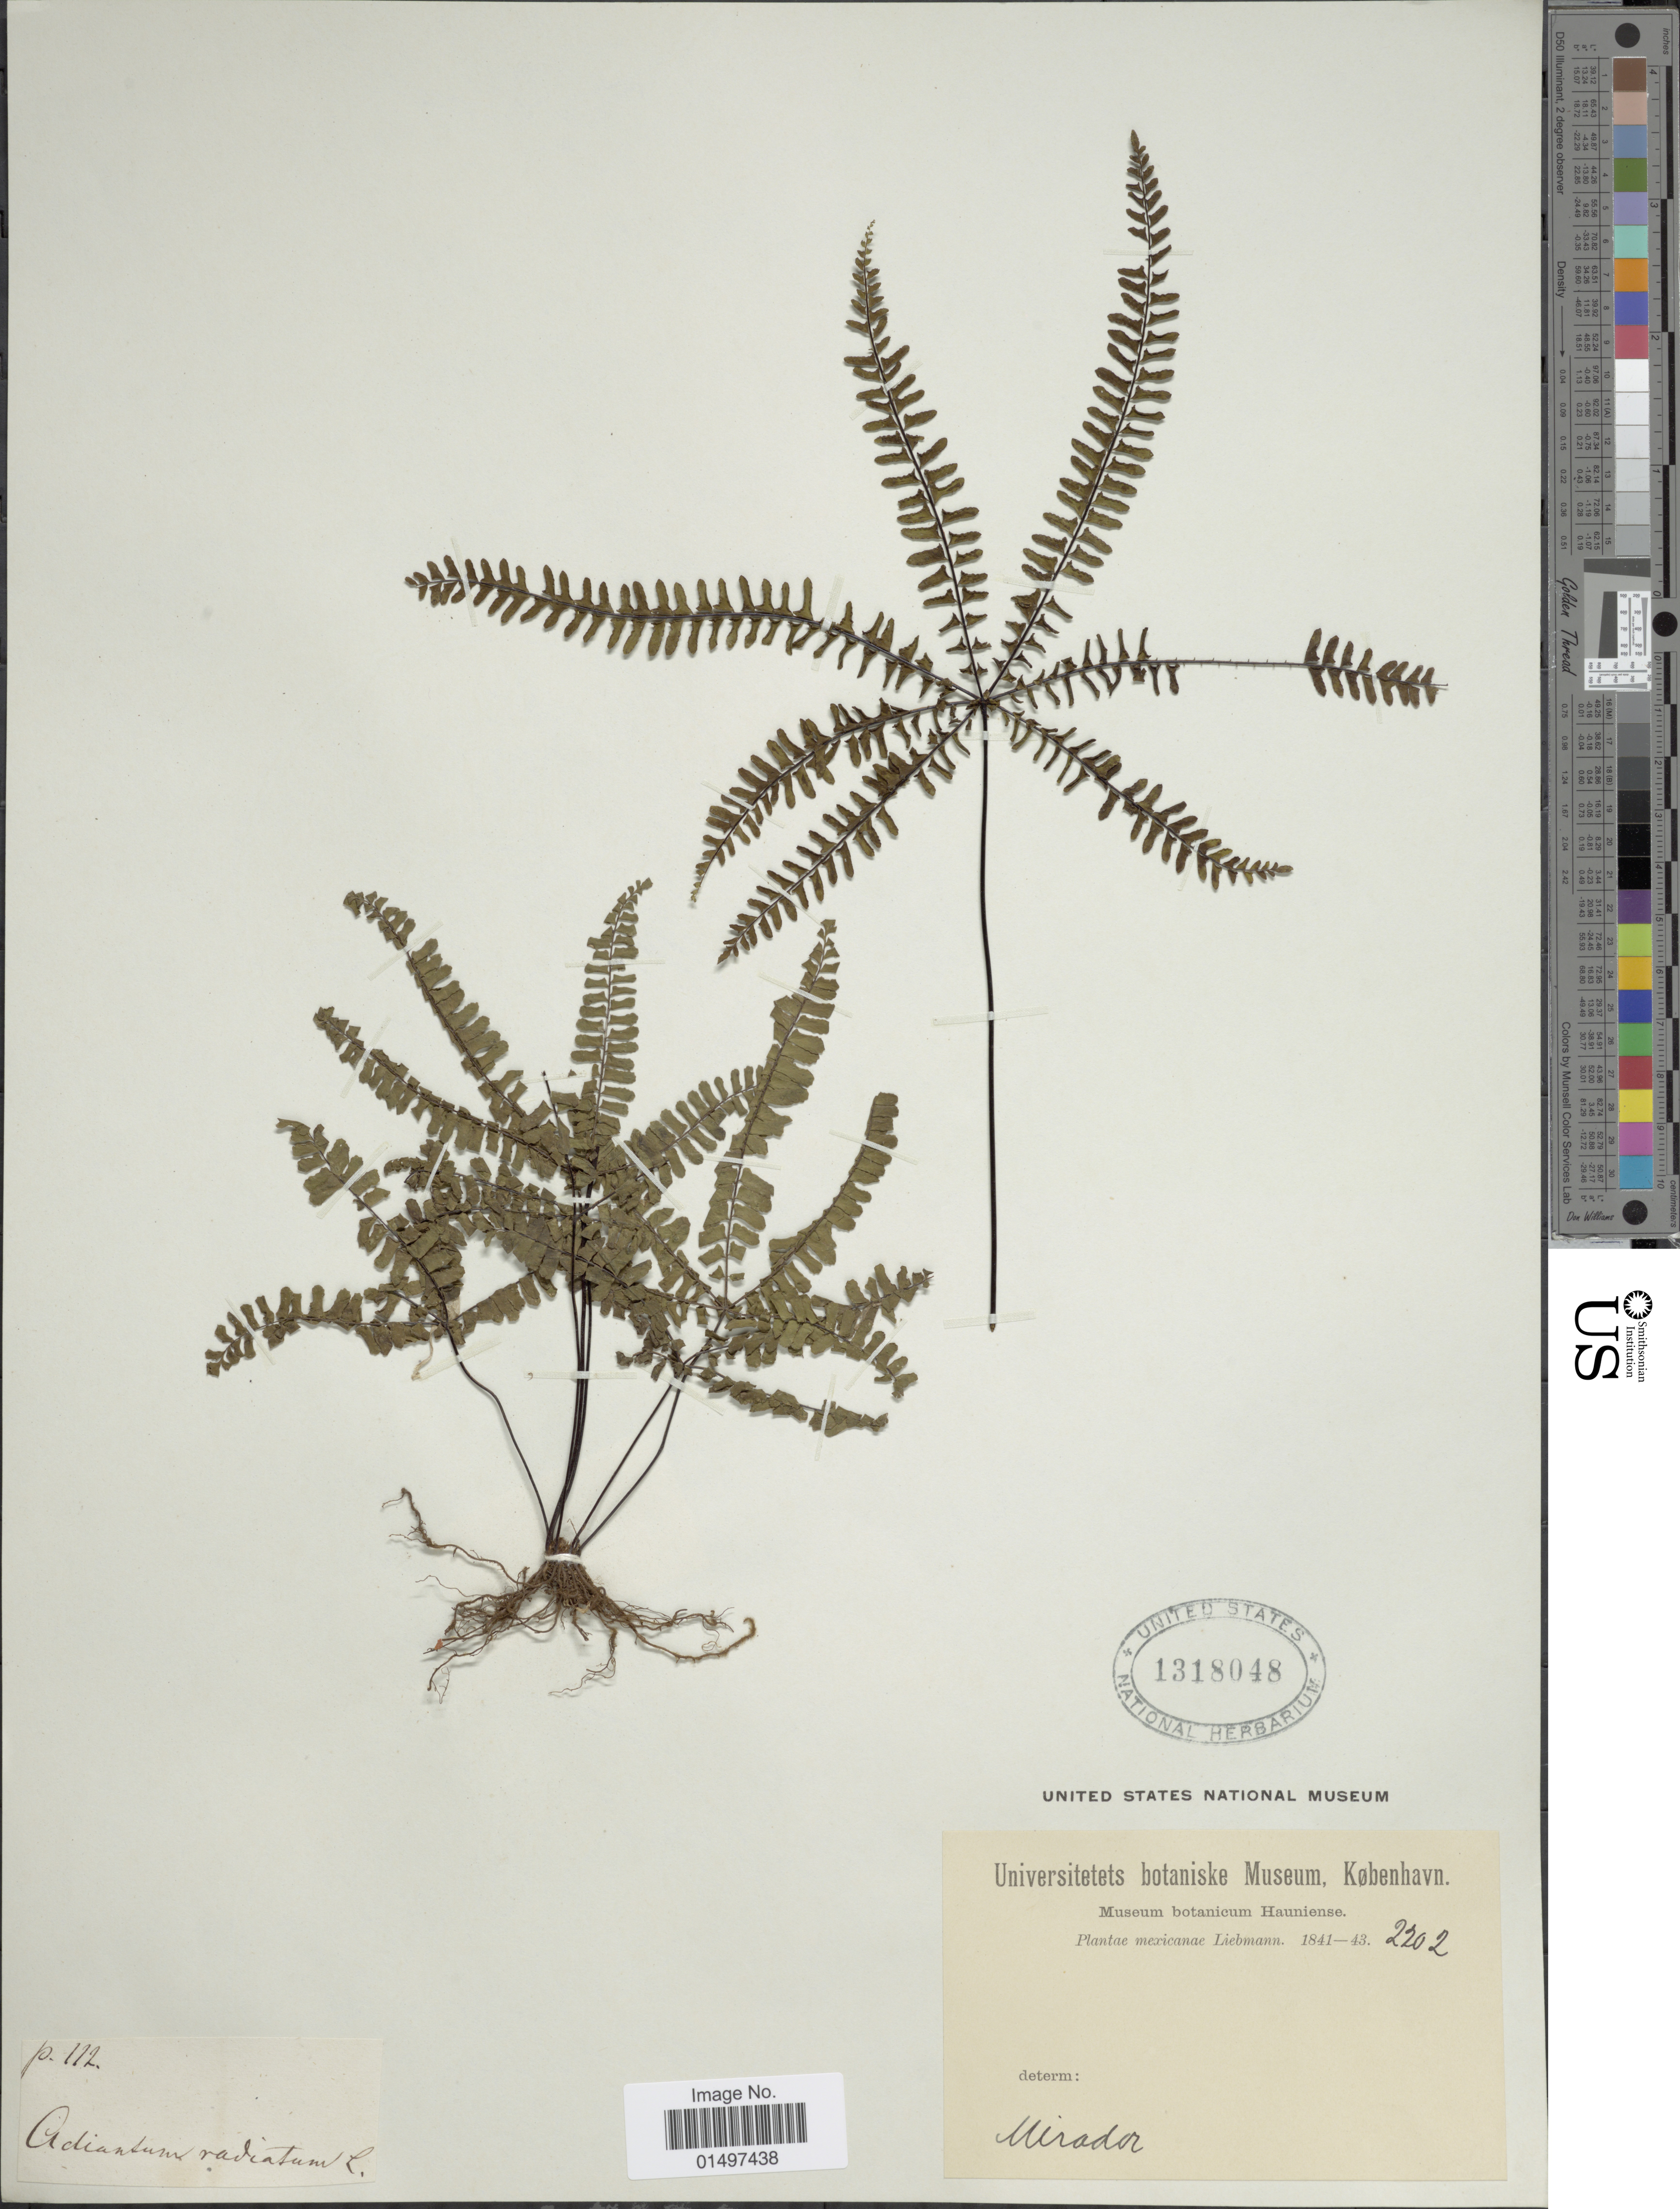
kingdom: Plantae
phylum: Tracheophyta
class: Polypodiopsida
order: Polypodiales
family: Pteridaceae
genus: Adiantopsis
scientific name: Adiantopsis radiata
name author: (L.) Fée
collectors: Liebmann, --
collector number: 2202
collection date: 1841/1843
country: Mexico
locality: Mexicanae. Mirador.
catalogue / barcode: US 1318048